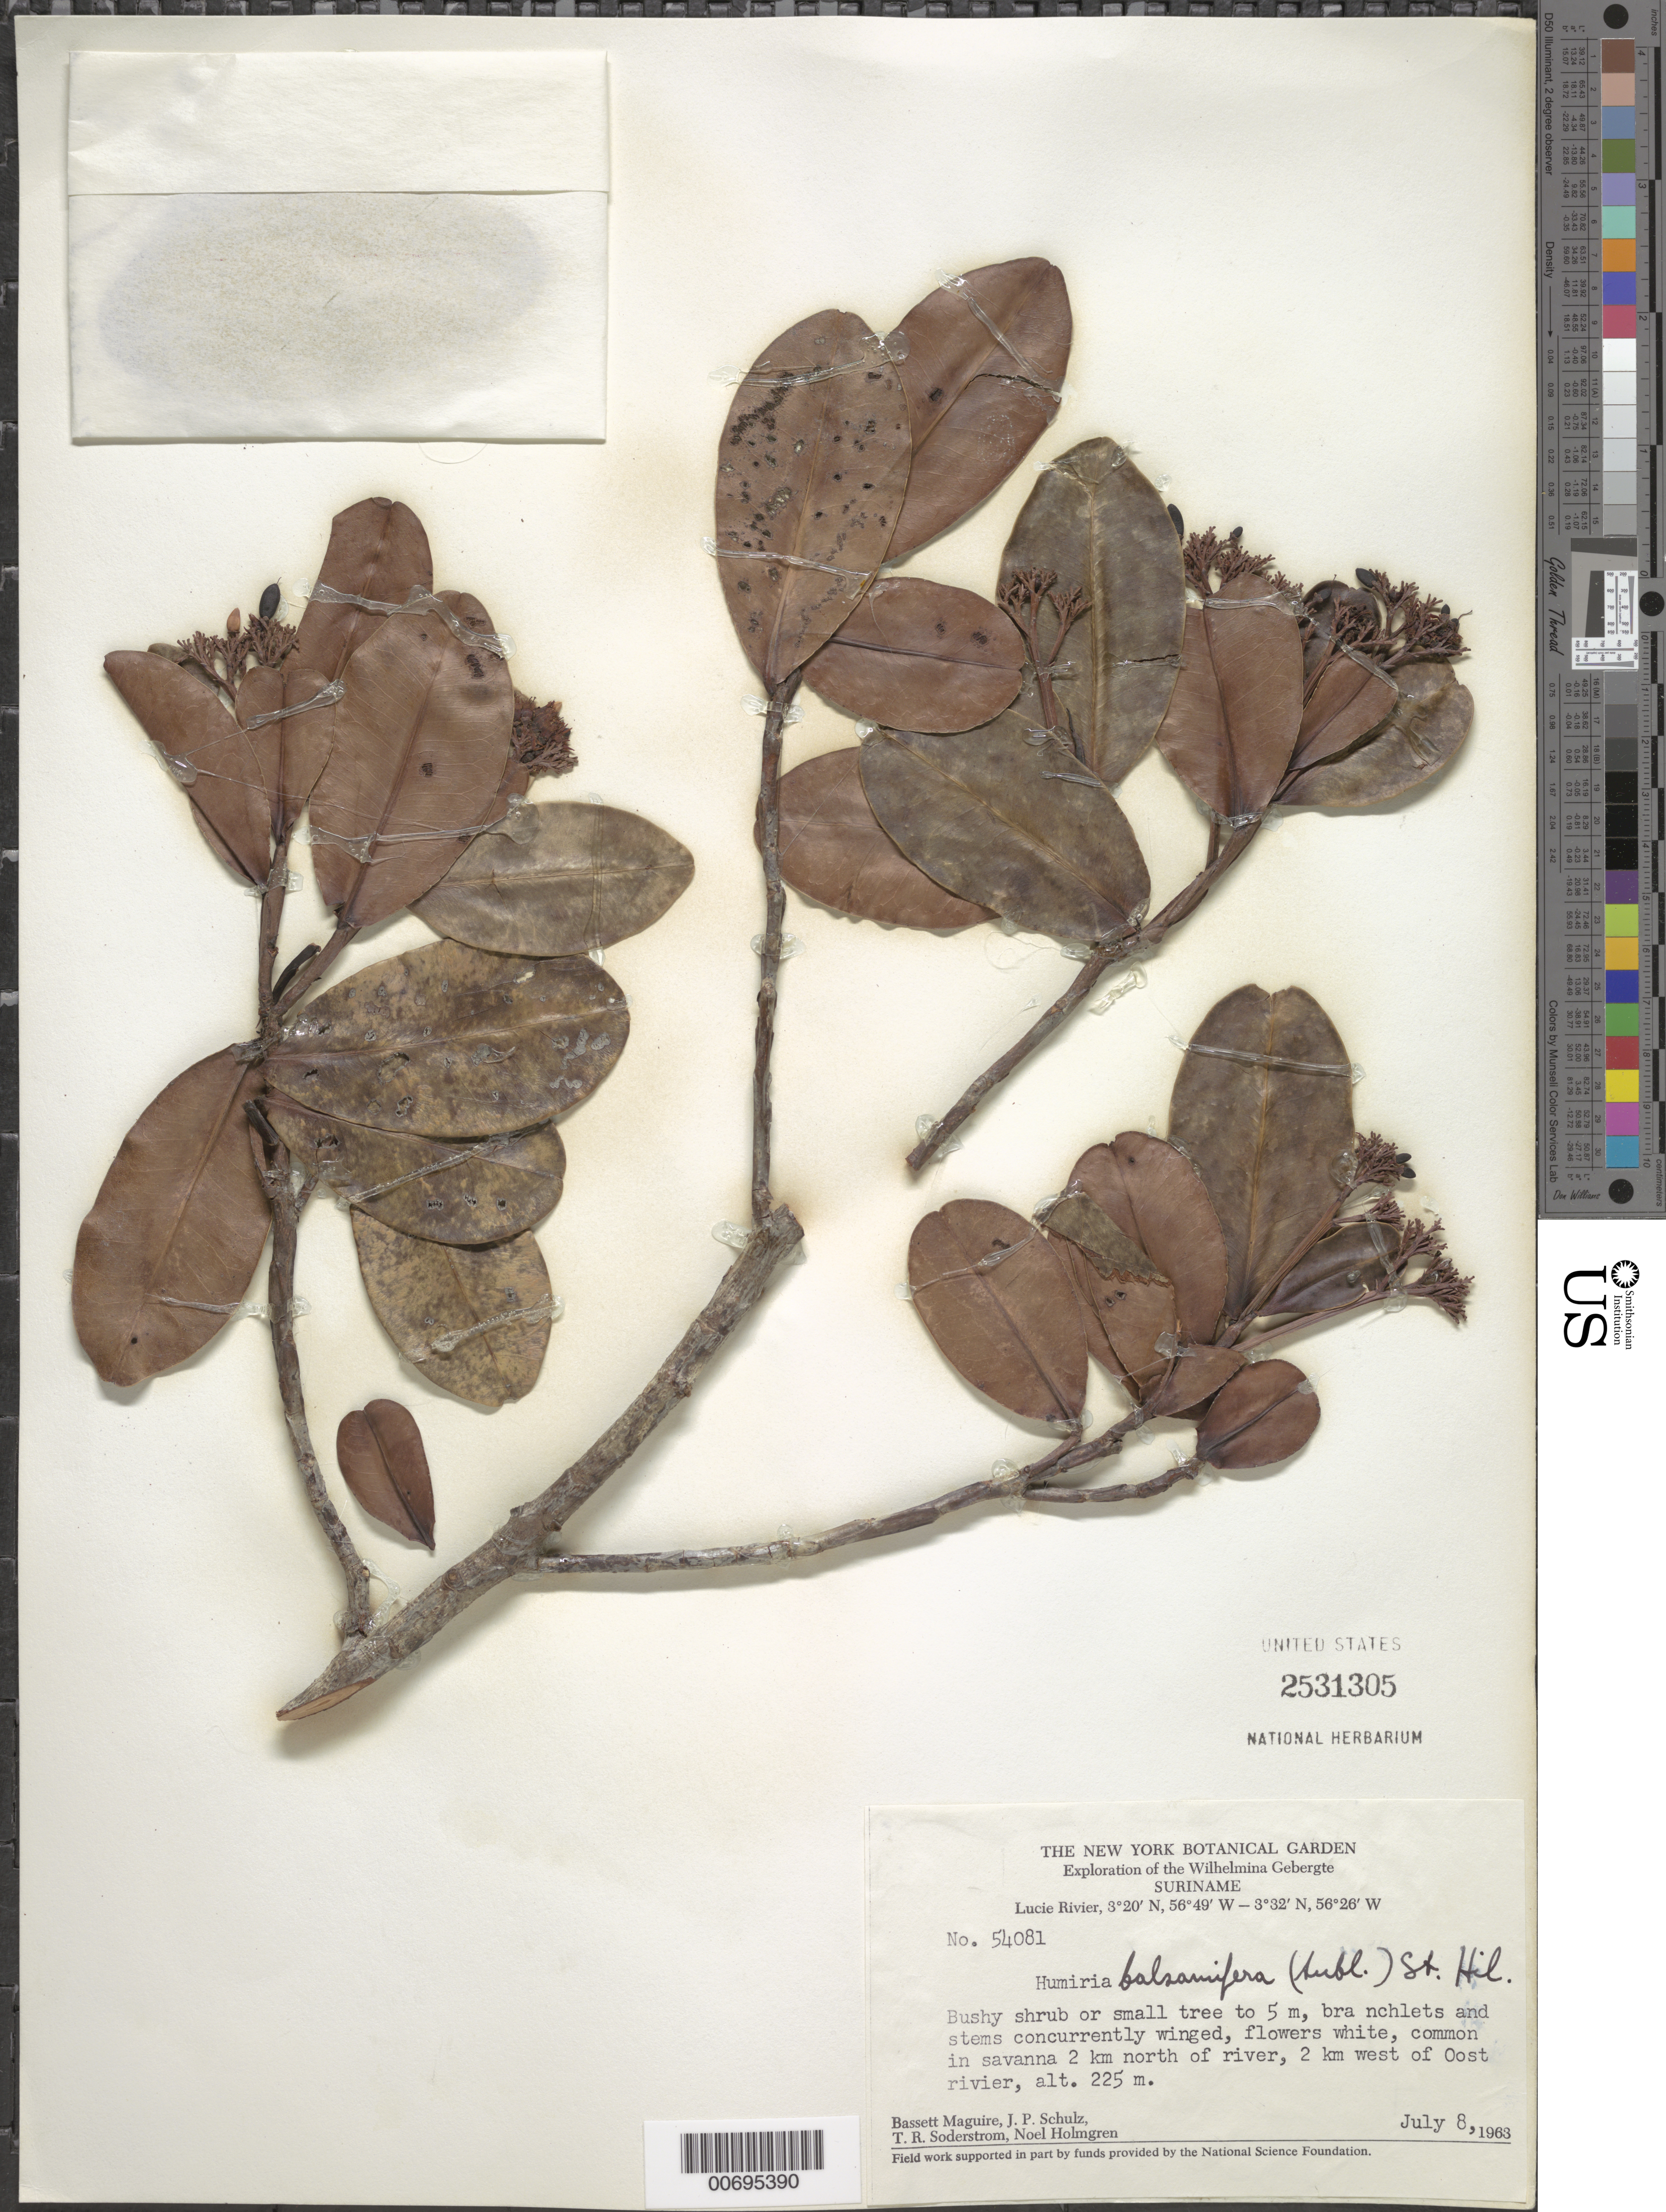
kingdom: Plantae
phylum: Tracheophyta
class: Magnoliopsida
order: Malpighiales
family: Humiriaceae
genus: Humiria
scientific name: Humiria balsamifera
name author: Aubl.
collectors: B. Maguire, J. P. Schulz, T. R. Soderstrom & N. H. Holmgren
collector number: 54081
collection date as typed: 8-Jul-63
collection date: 1963-07-08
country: Suriname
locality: Lucie R., 2 km N of and 2 km W of Oost R., Wilhelmina Gebergte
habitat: Savanna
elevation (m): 225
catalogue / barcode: US 2531305